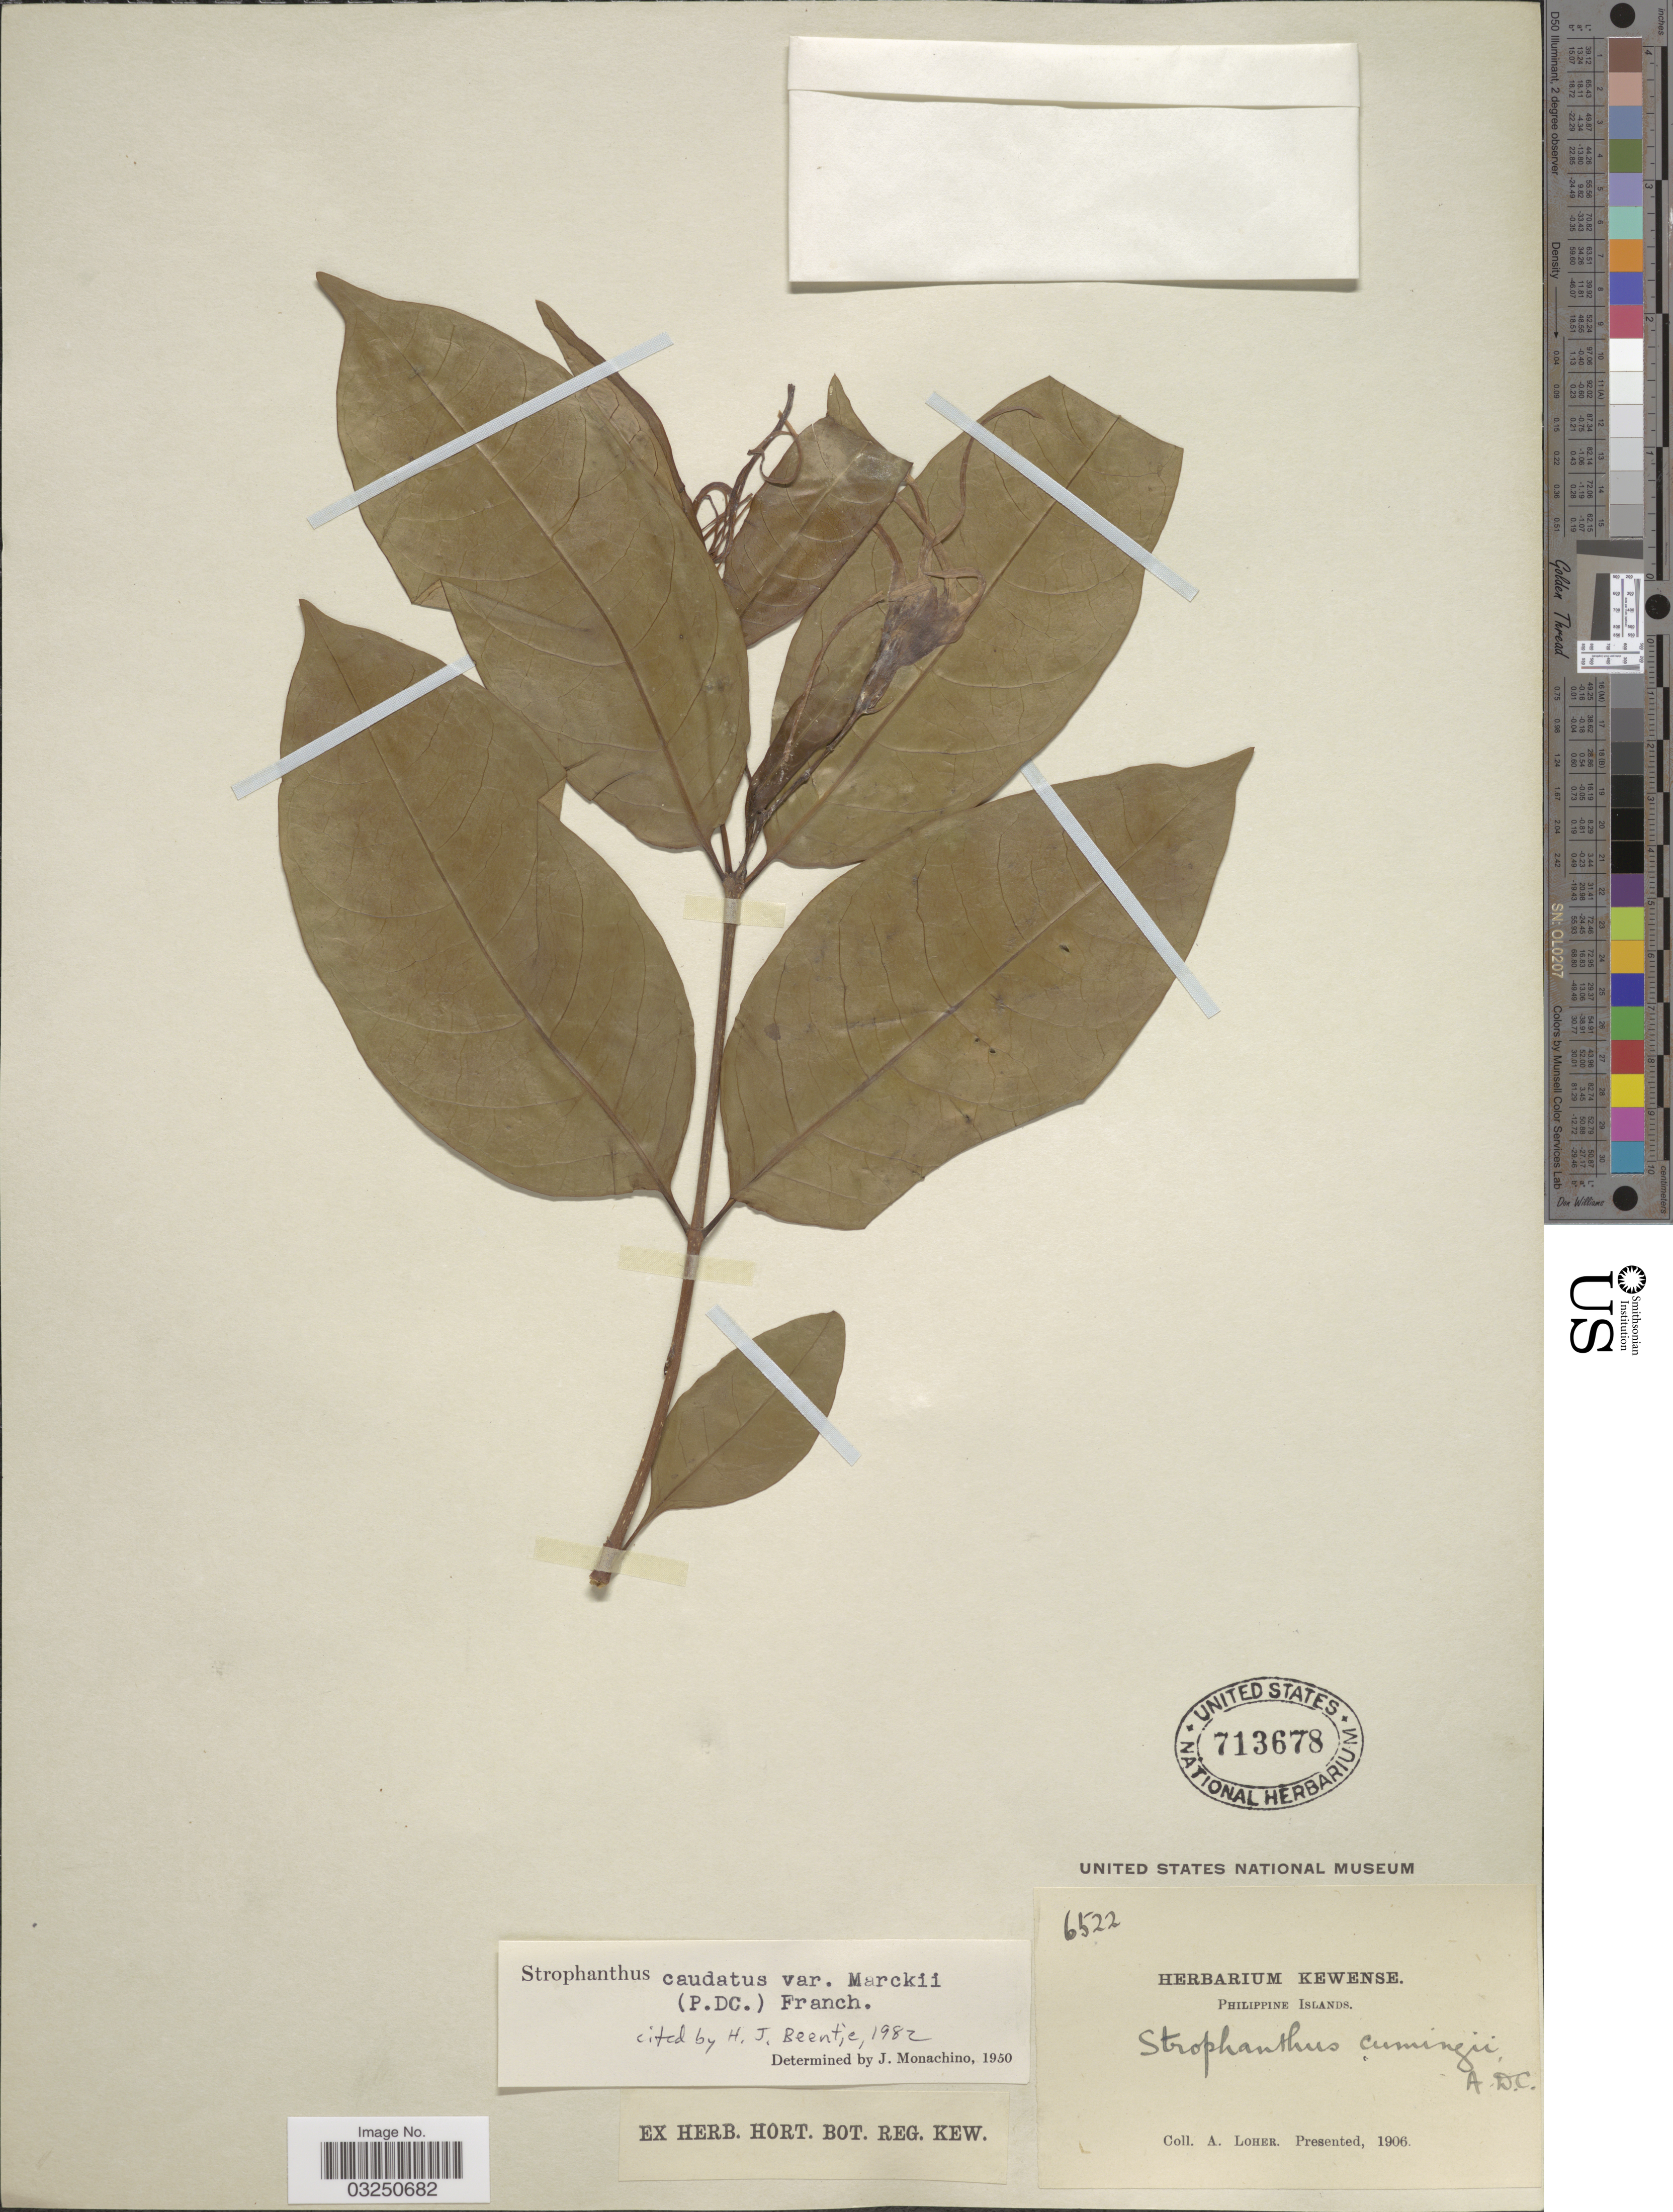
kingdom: Plantae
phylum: Tracheophyta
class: Magnoliopsida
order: Gentianales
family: Apocynaceae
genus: Strophanthus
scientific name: Strophanthus caudatus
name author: (L.) Kurz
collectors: A. Loher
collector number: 6522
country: Philippines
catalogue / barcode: US 713678